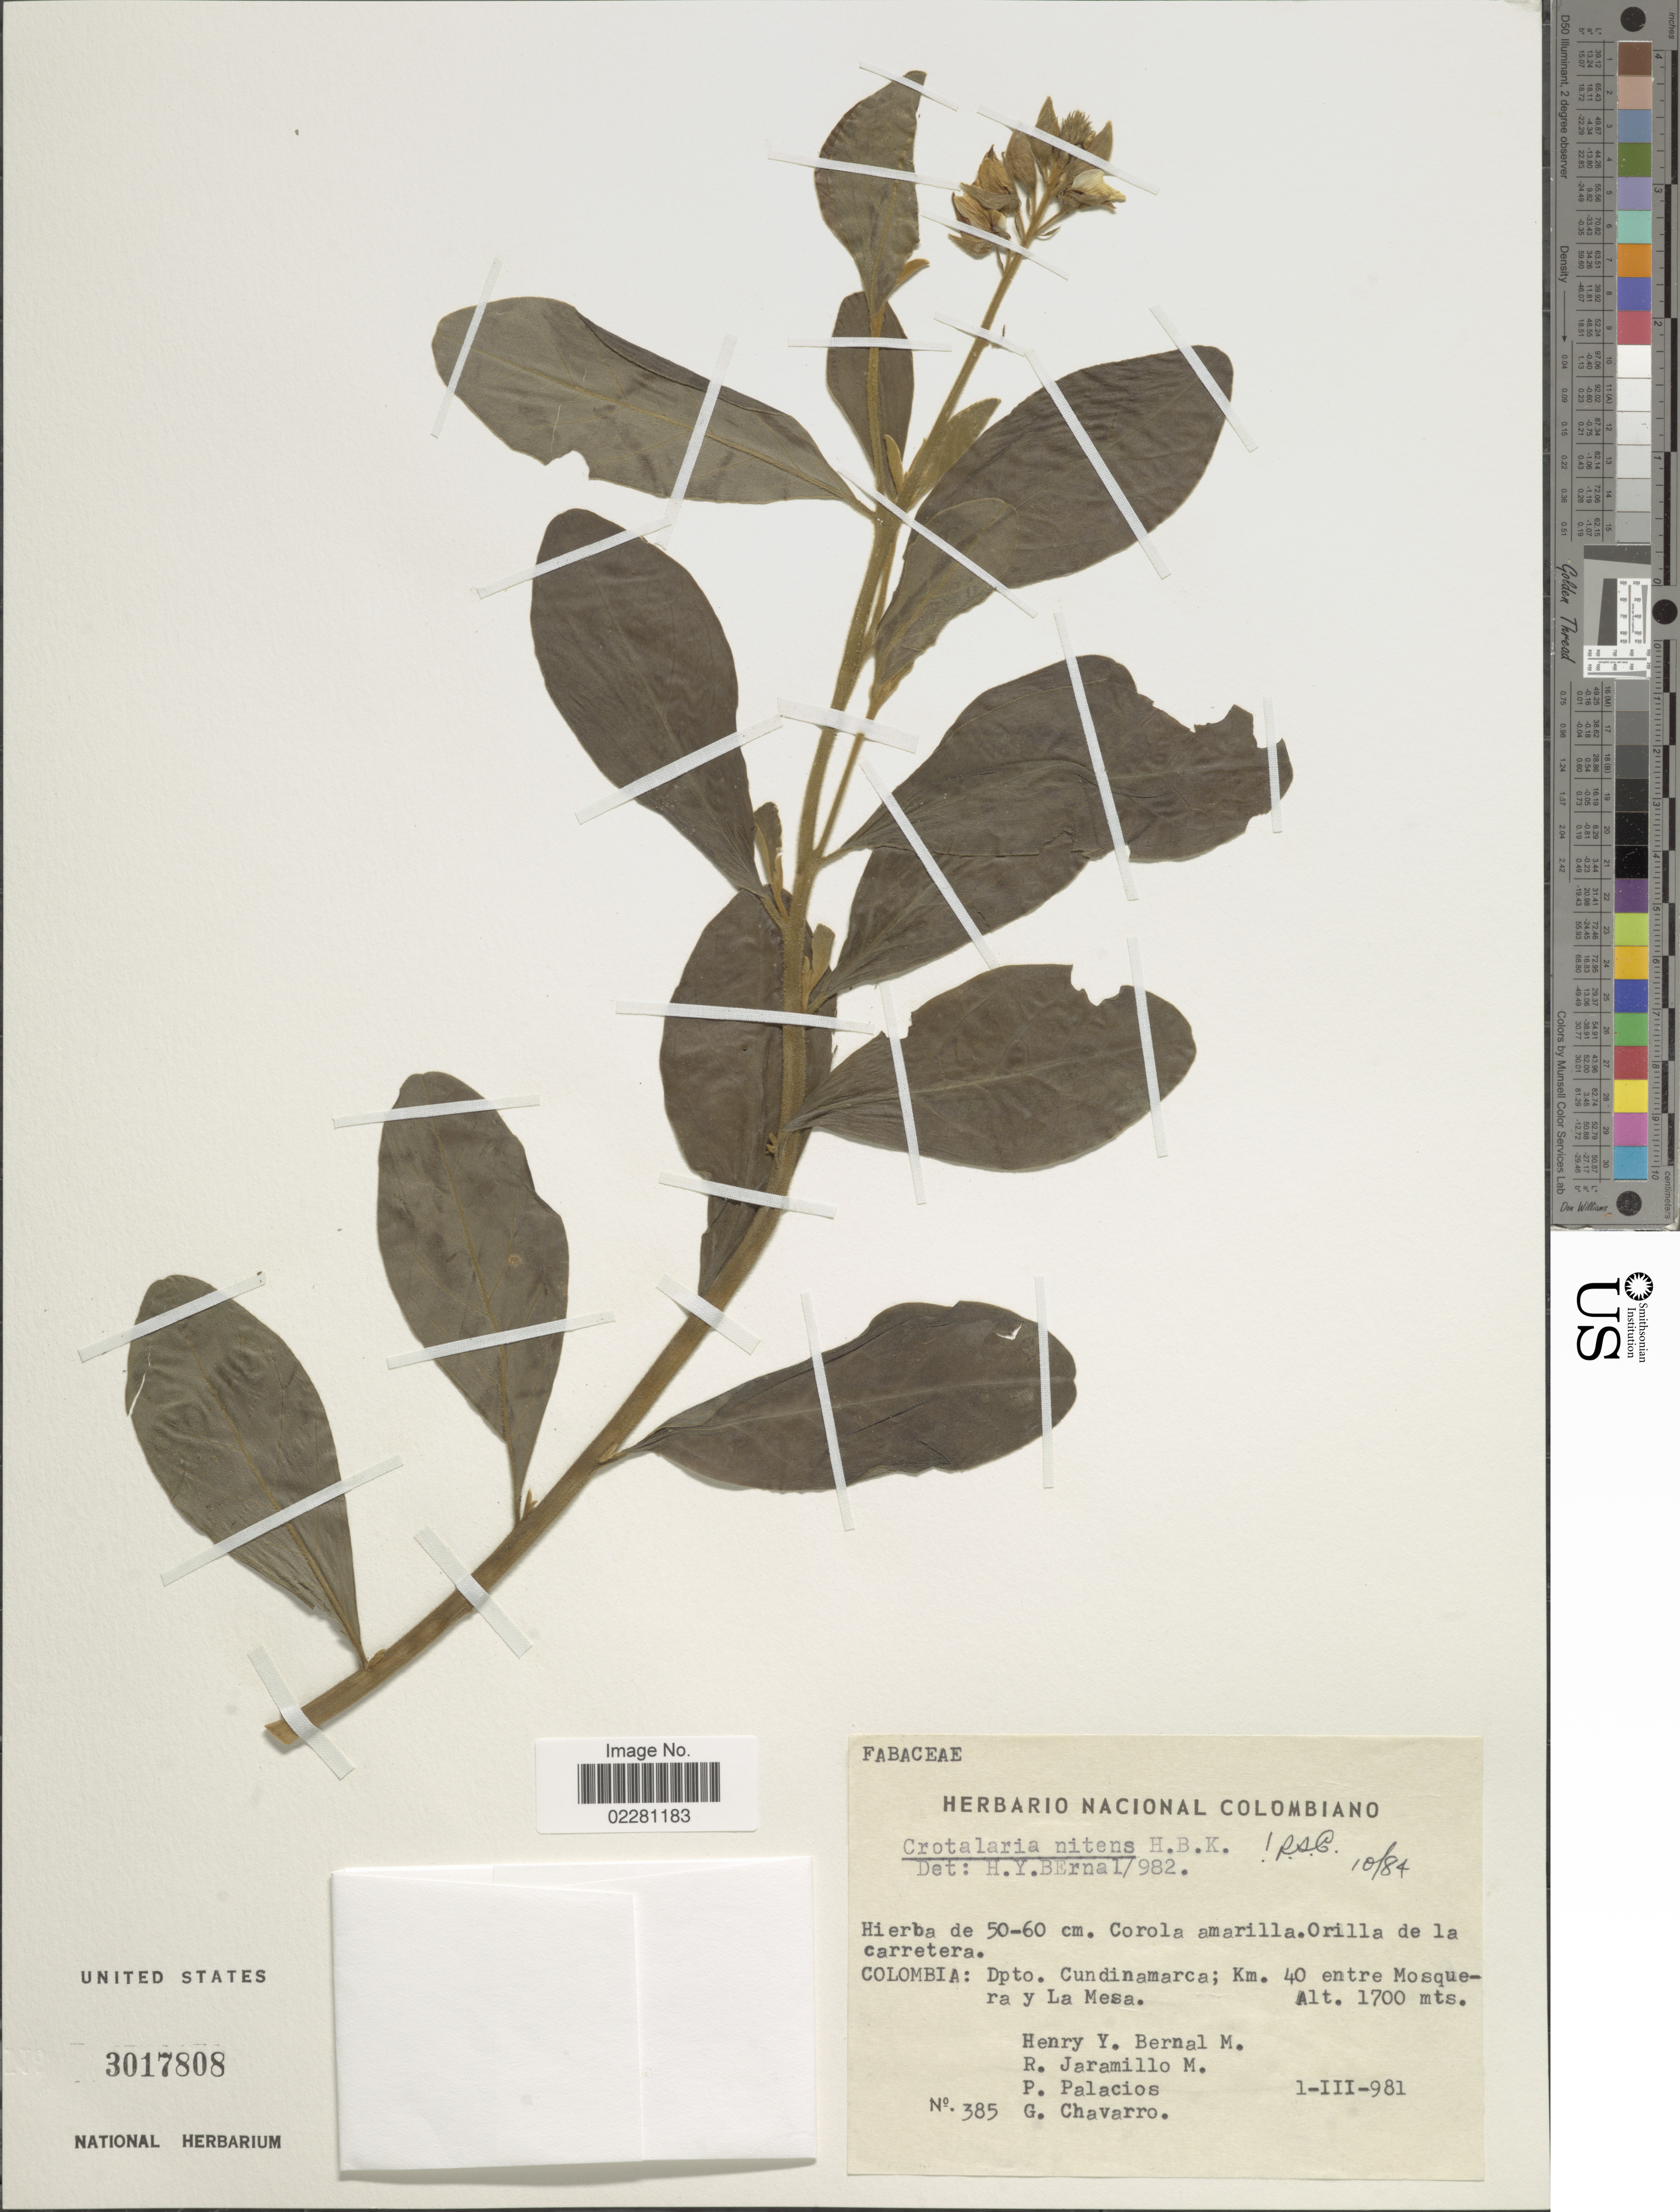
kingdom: Plantae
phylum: Tracheophyta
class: Magnoliopsida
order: Fabales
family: Fabaceae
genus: Crotalaria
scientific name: Crotalaria nitens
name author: Kunth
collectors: H. Y. Bernal, R. Jaramillo M., P. Palacios & G. Chavarro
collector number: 385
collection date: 1981-03-01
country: Colombia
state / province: Cundinamarca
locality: Km 40 entre Mosquera y La Mesa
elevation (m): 1700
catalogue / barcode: US 3017808